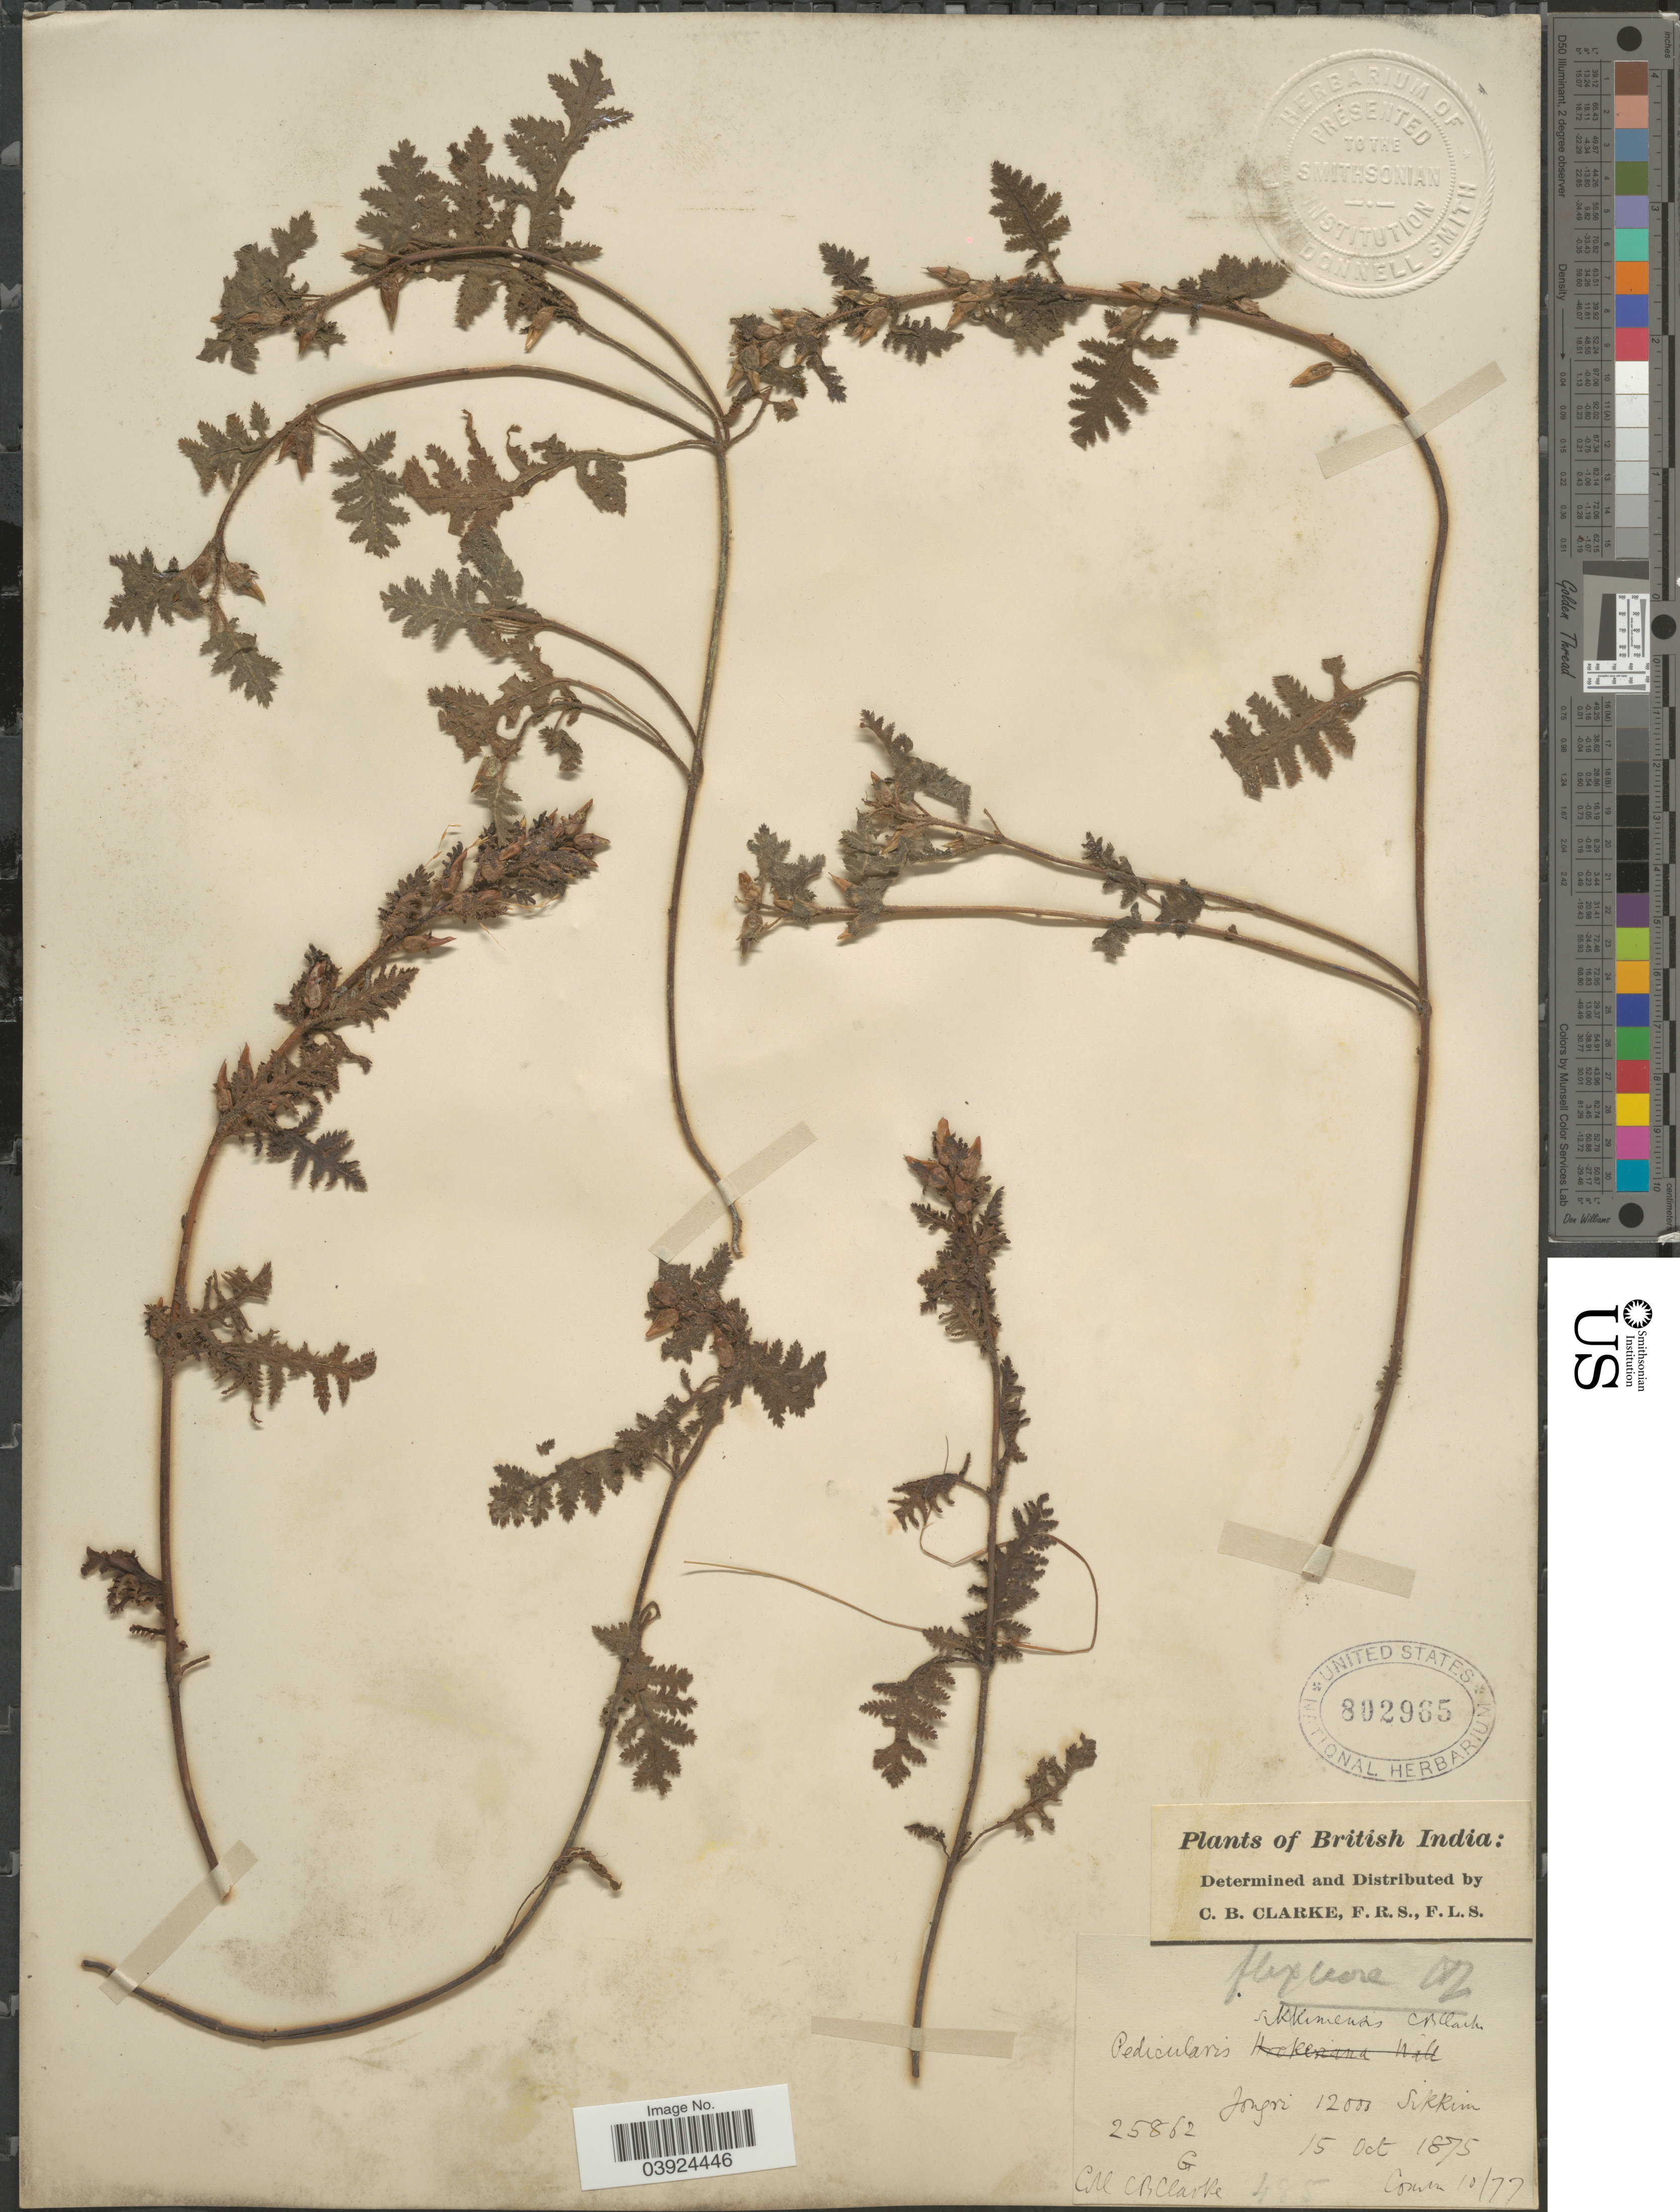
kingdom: Plantae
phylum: Tracheophyta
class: Magnoliopsida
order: Lamiales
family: Orobanchaceae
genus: Pedicularis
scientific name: Pedicularis flexuosa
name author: Hook. f.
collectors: C. B. Clarke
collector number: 25862G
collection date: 1875-10-15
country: India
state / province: Sikkim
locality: British India. Jongri.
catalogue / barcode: US 802965